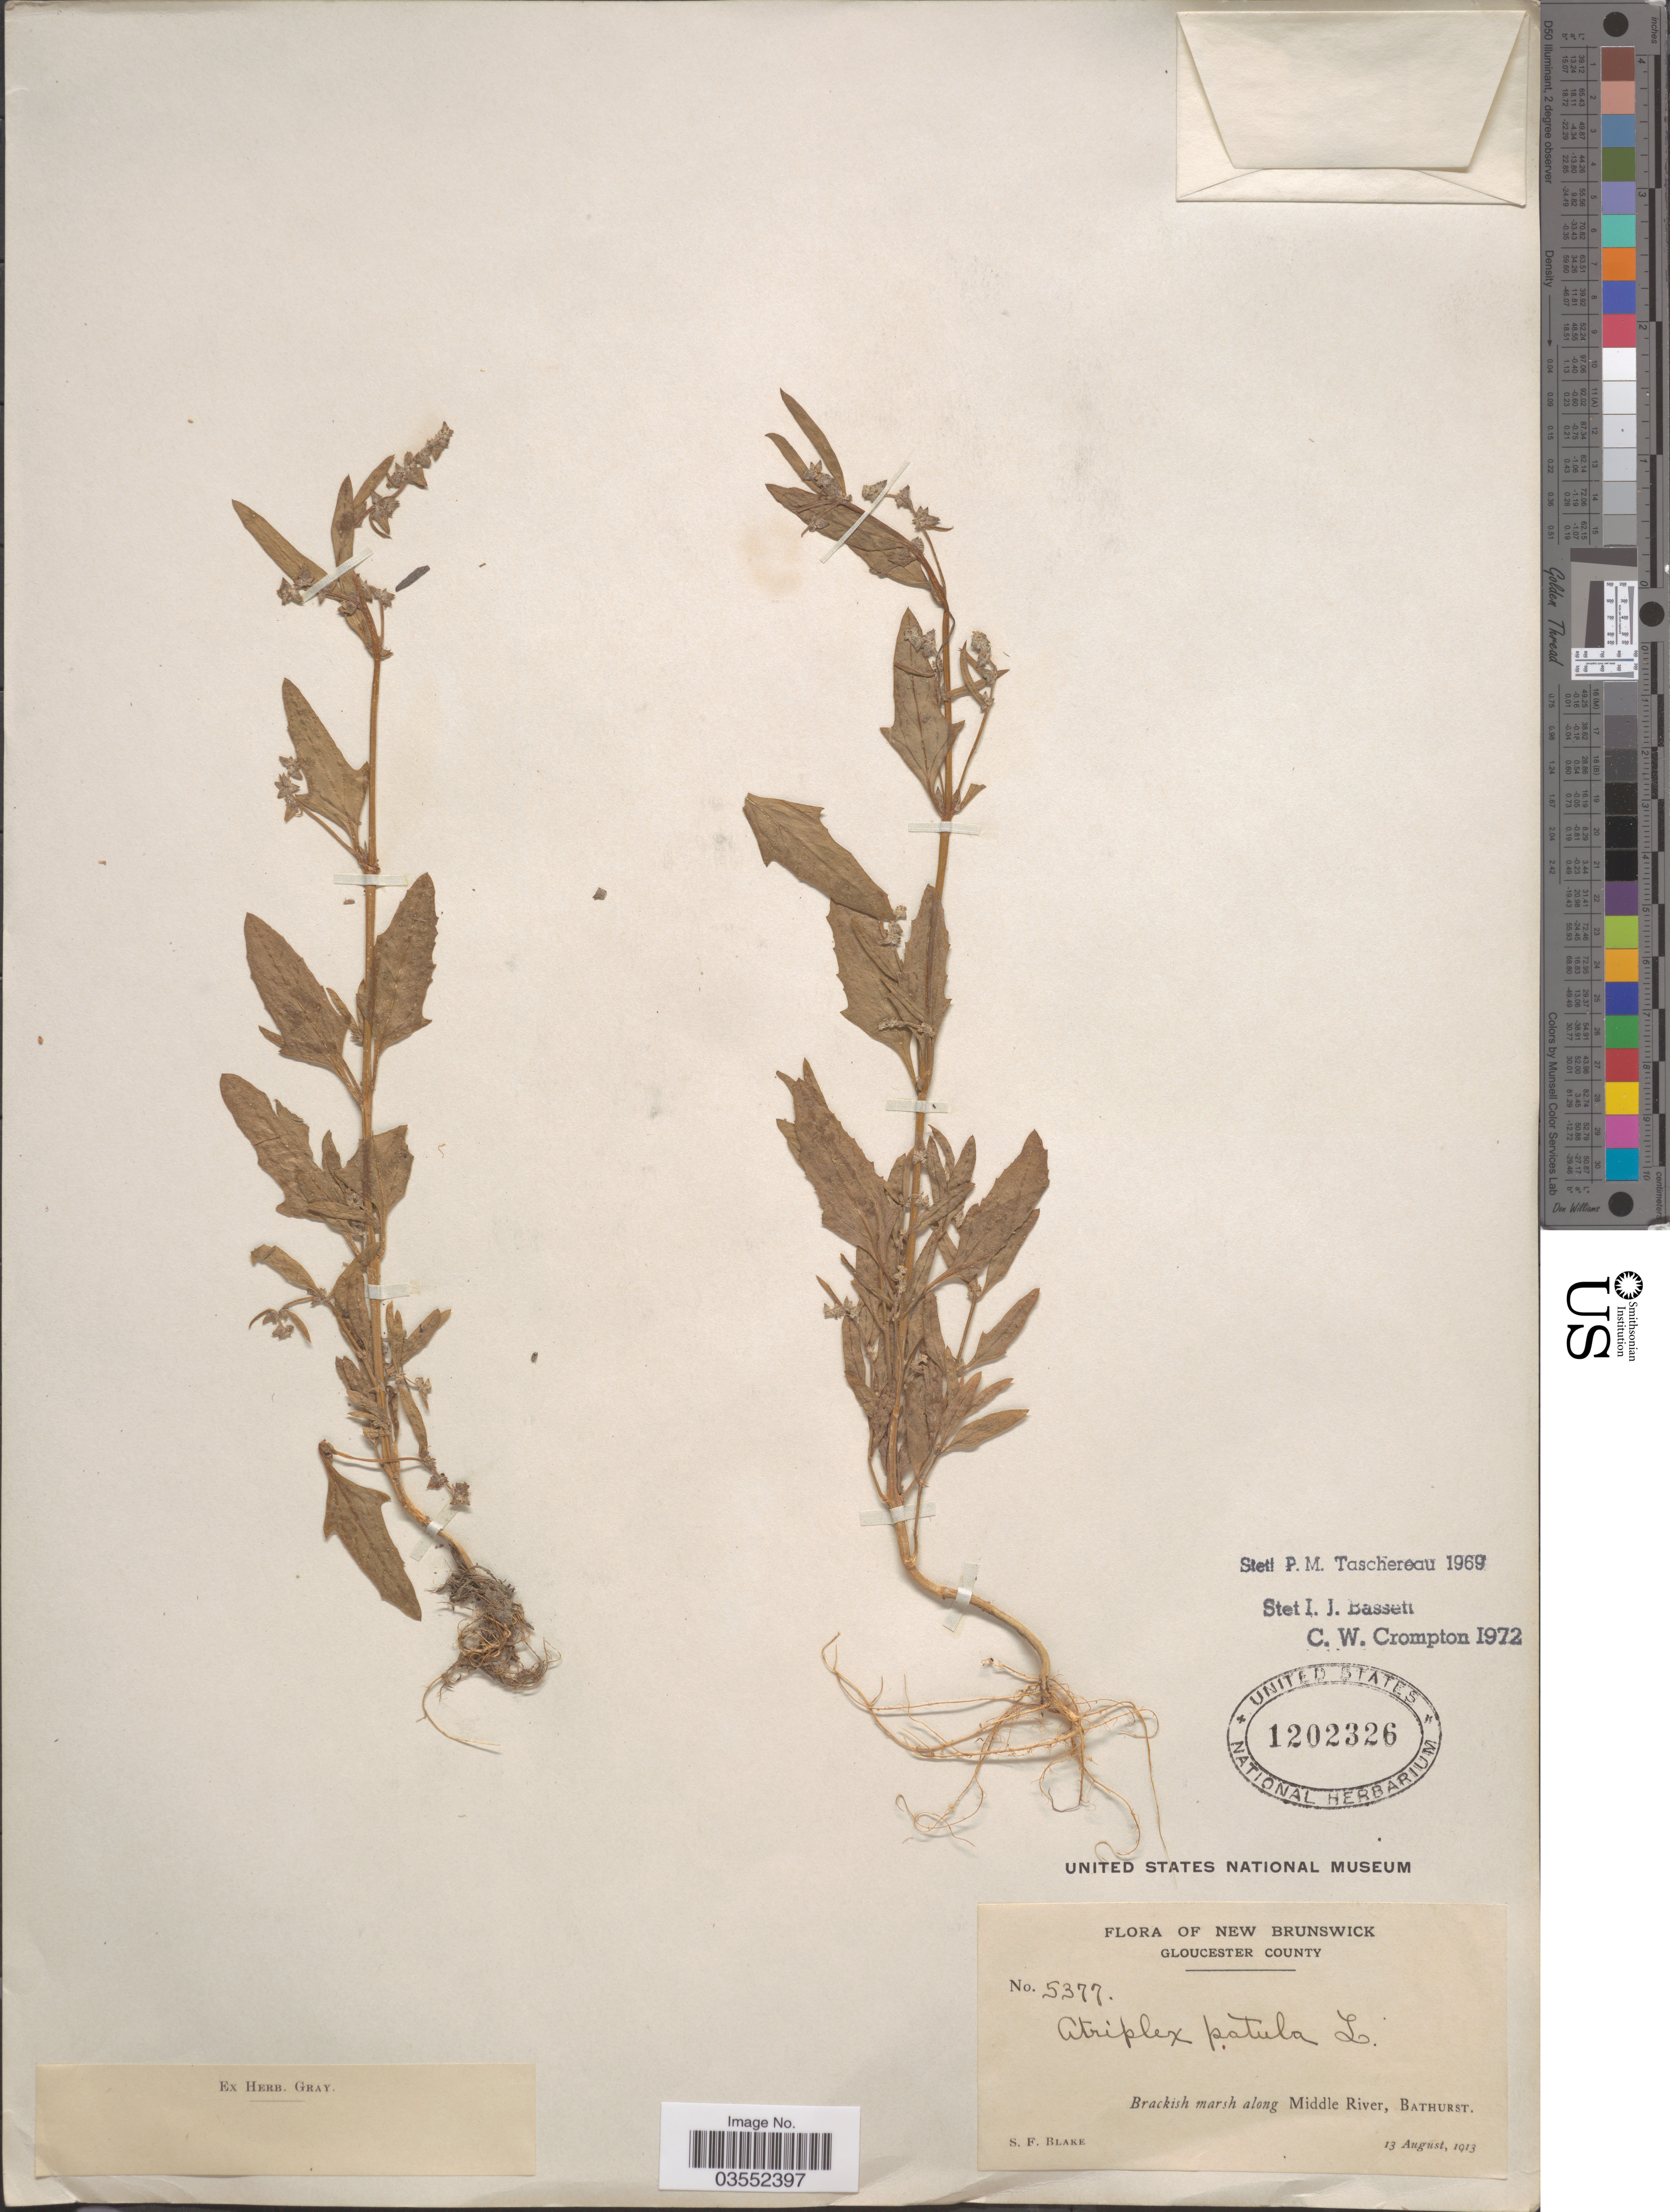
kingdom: Plantae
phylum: Tracheophyta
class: Magnoliopsida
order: Caryophyllales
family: Amaranthaceae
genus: Atriplex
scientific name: Atriplex patula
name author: L.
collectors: S. Blake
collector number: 5377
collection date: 1913-08-13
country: Canada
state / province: New Brunswick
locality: Gloucester County. Brackish marsh along Middle River, Bathurst.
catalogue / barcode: US 1202326